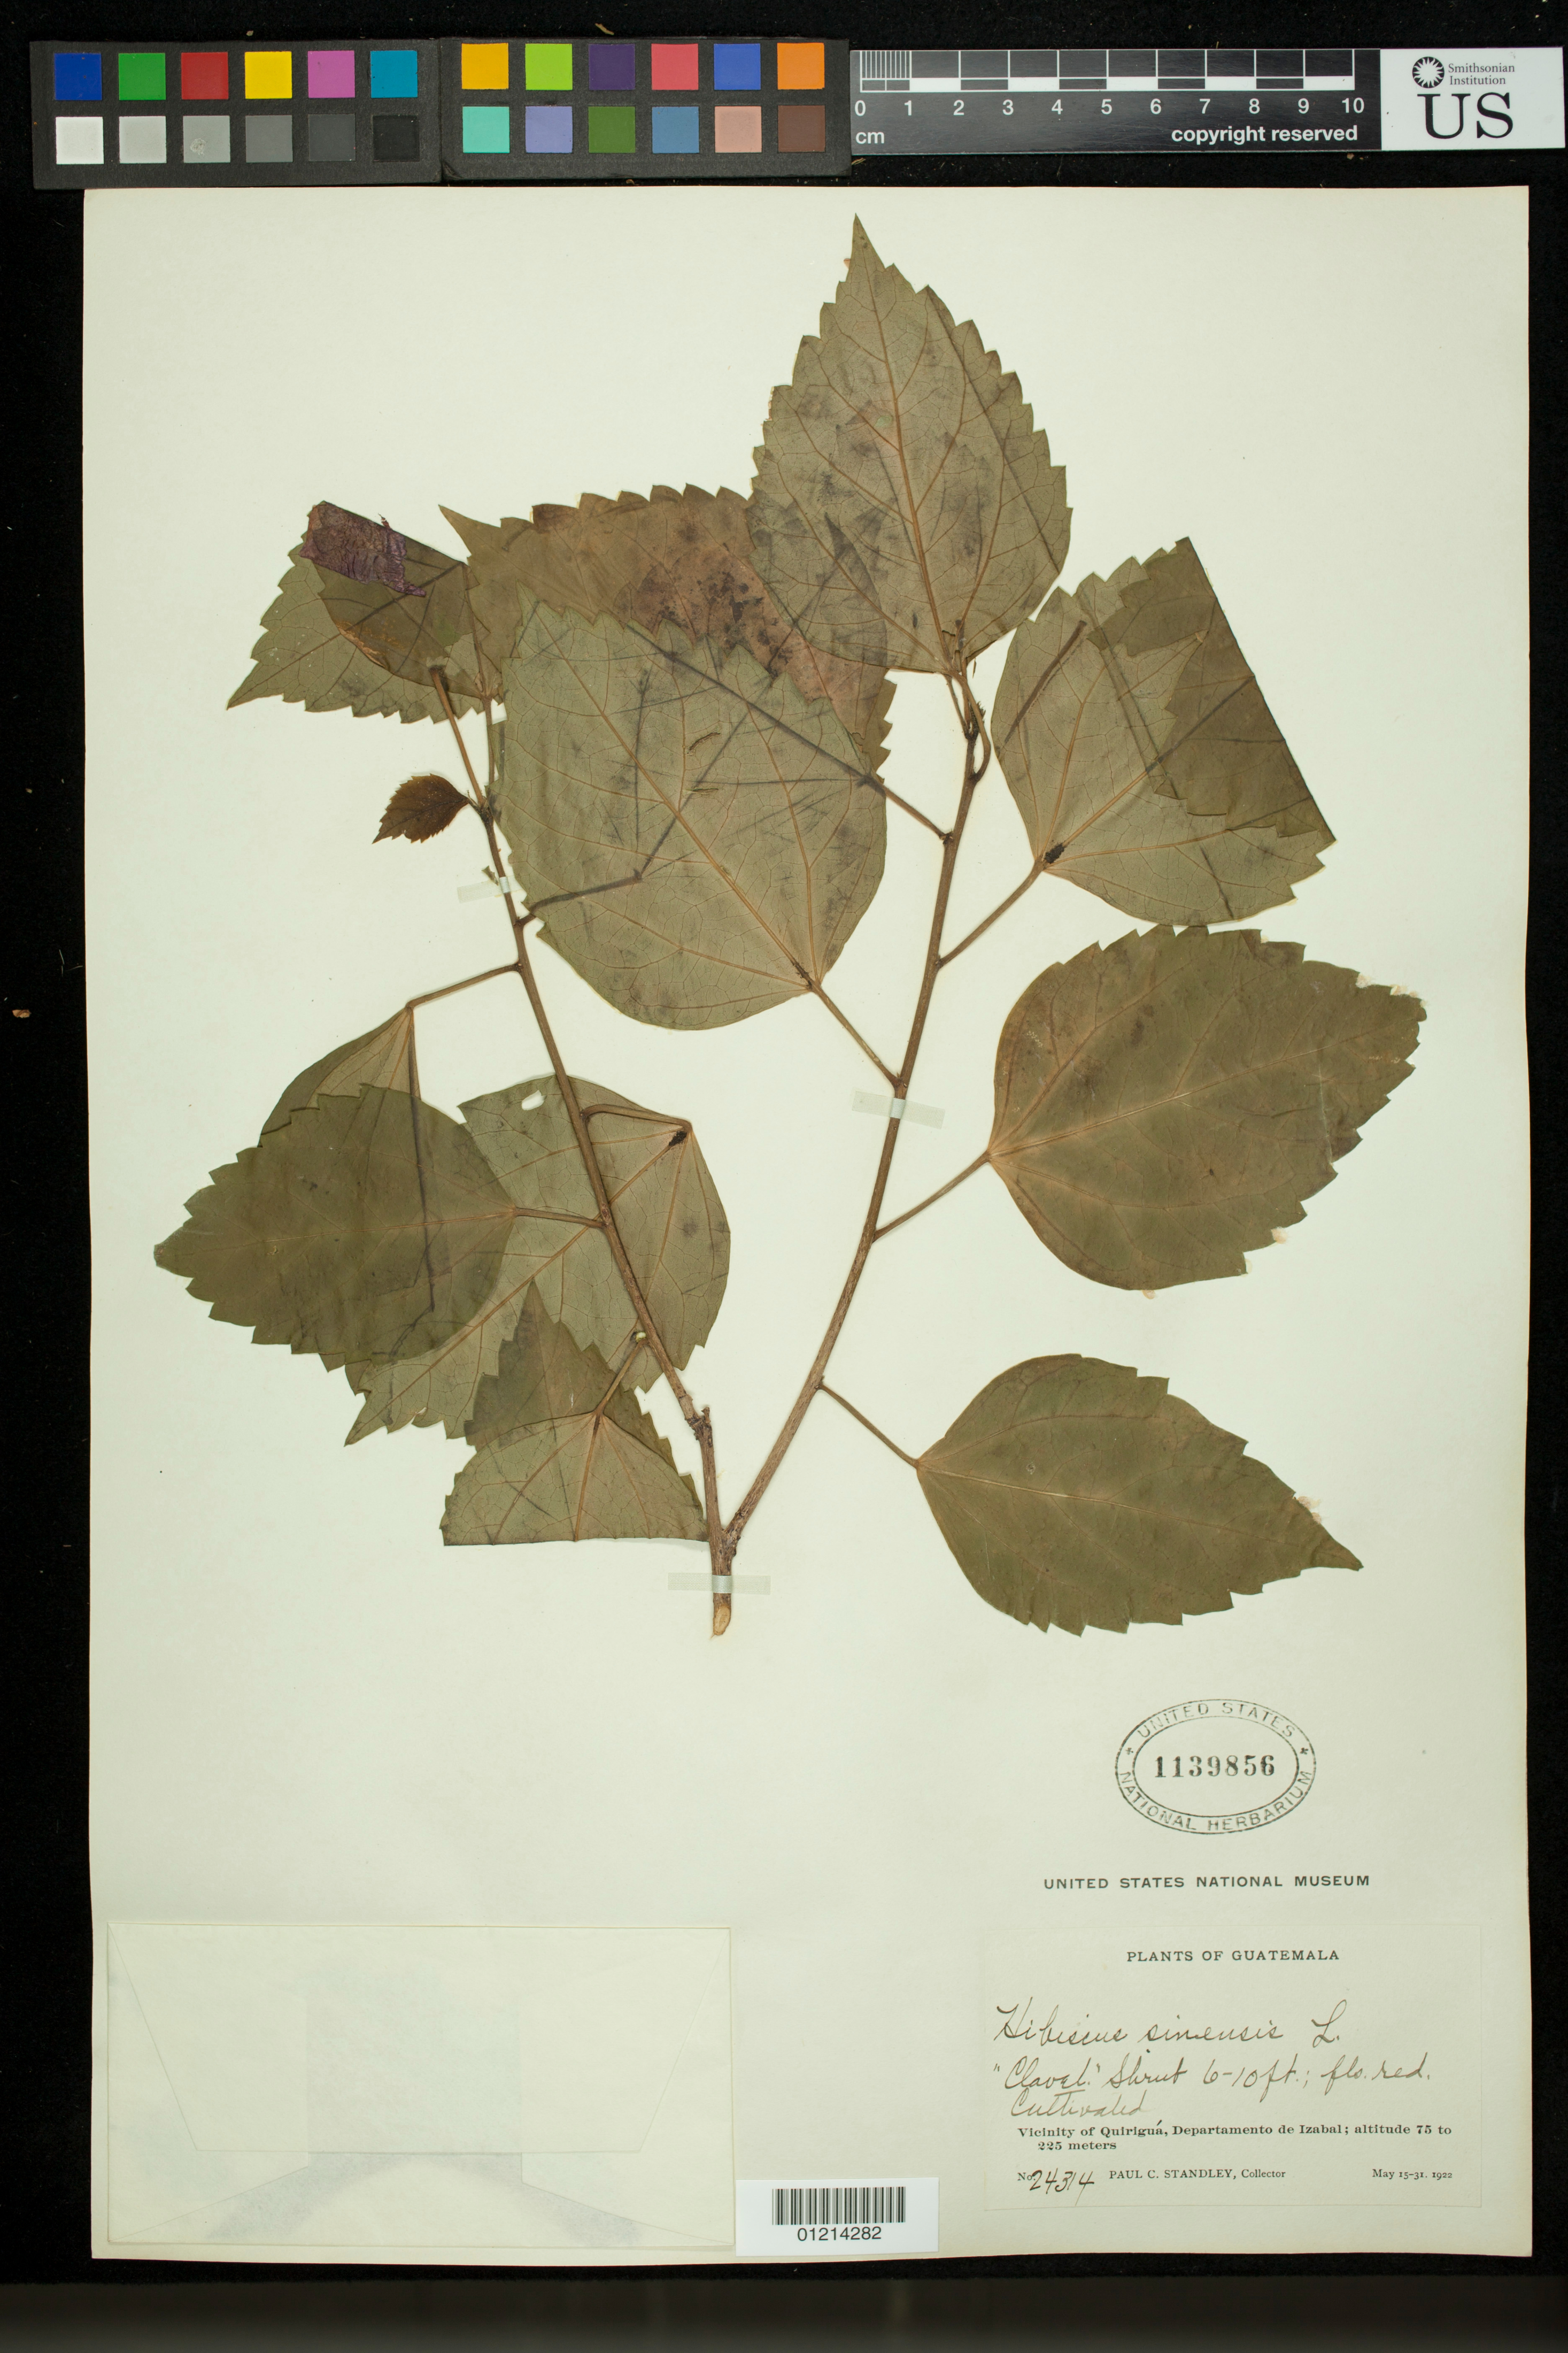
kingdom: Plantae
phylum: Tracheophyta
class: Magnoliopsida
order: Malvales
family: Malvaceae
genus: Hibiscus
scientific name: Hibiscus rosa-sinensis var. rosa-sinensis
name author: L.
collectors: P. C. Standley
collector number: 24314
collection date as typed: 1922-05-15/1922-05-31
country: Guatemala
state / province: Izabal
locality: Vicinity of Quiriguá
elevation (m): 75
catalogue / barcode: US 1139856